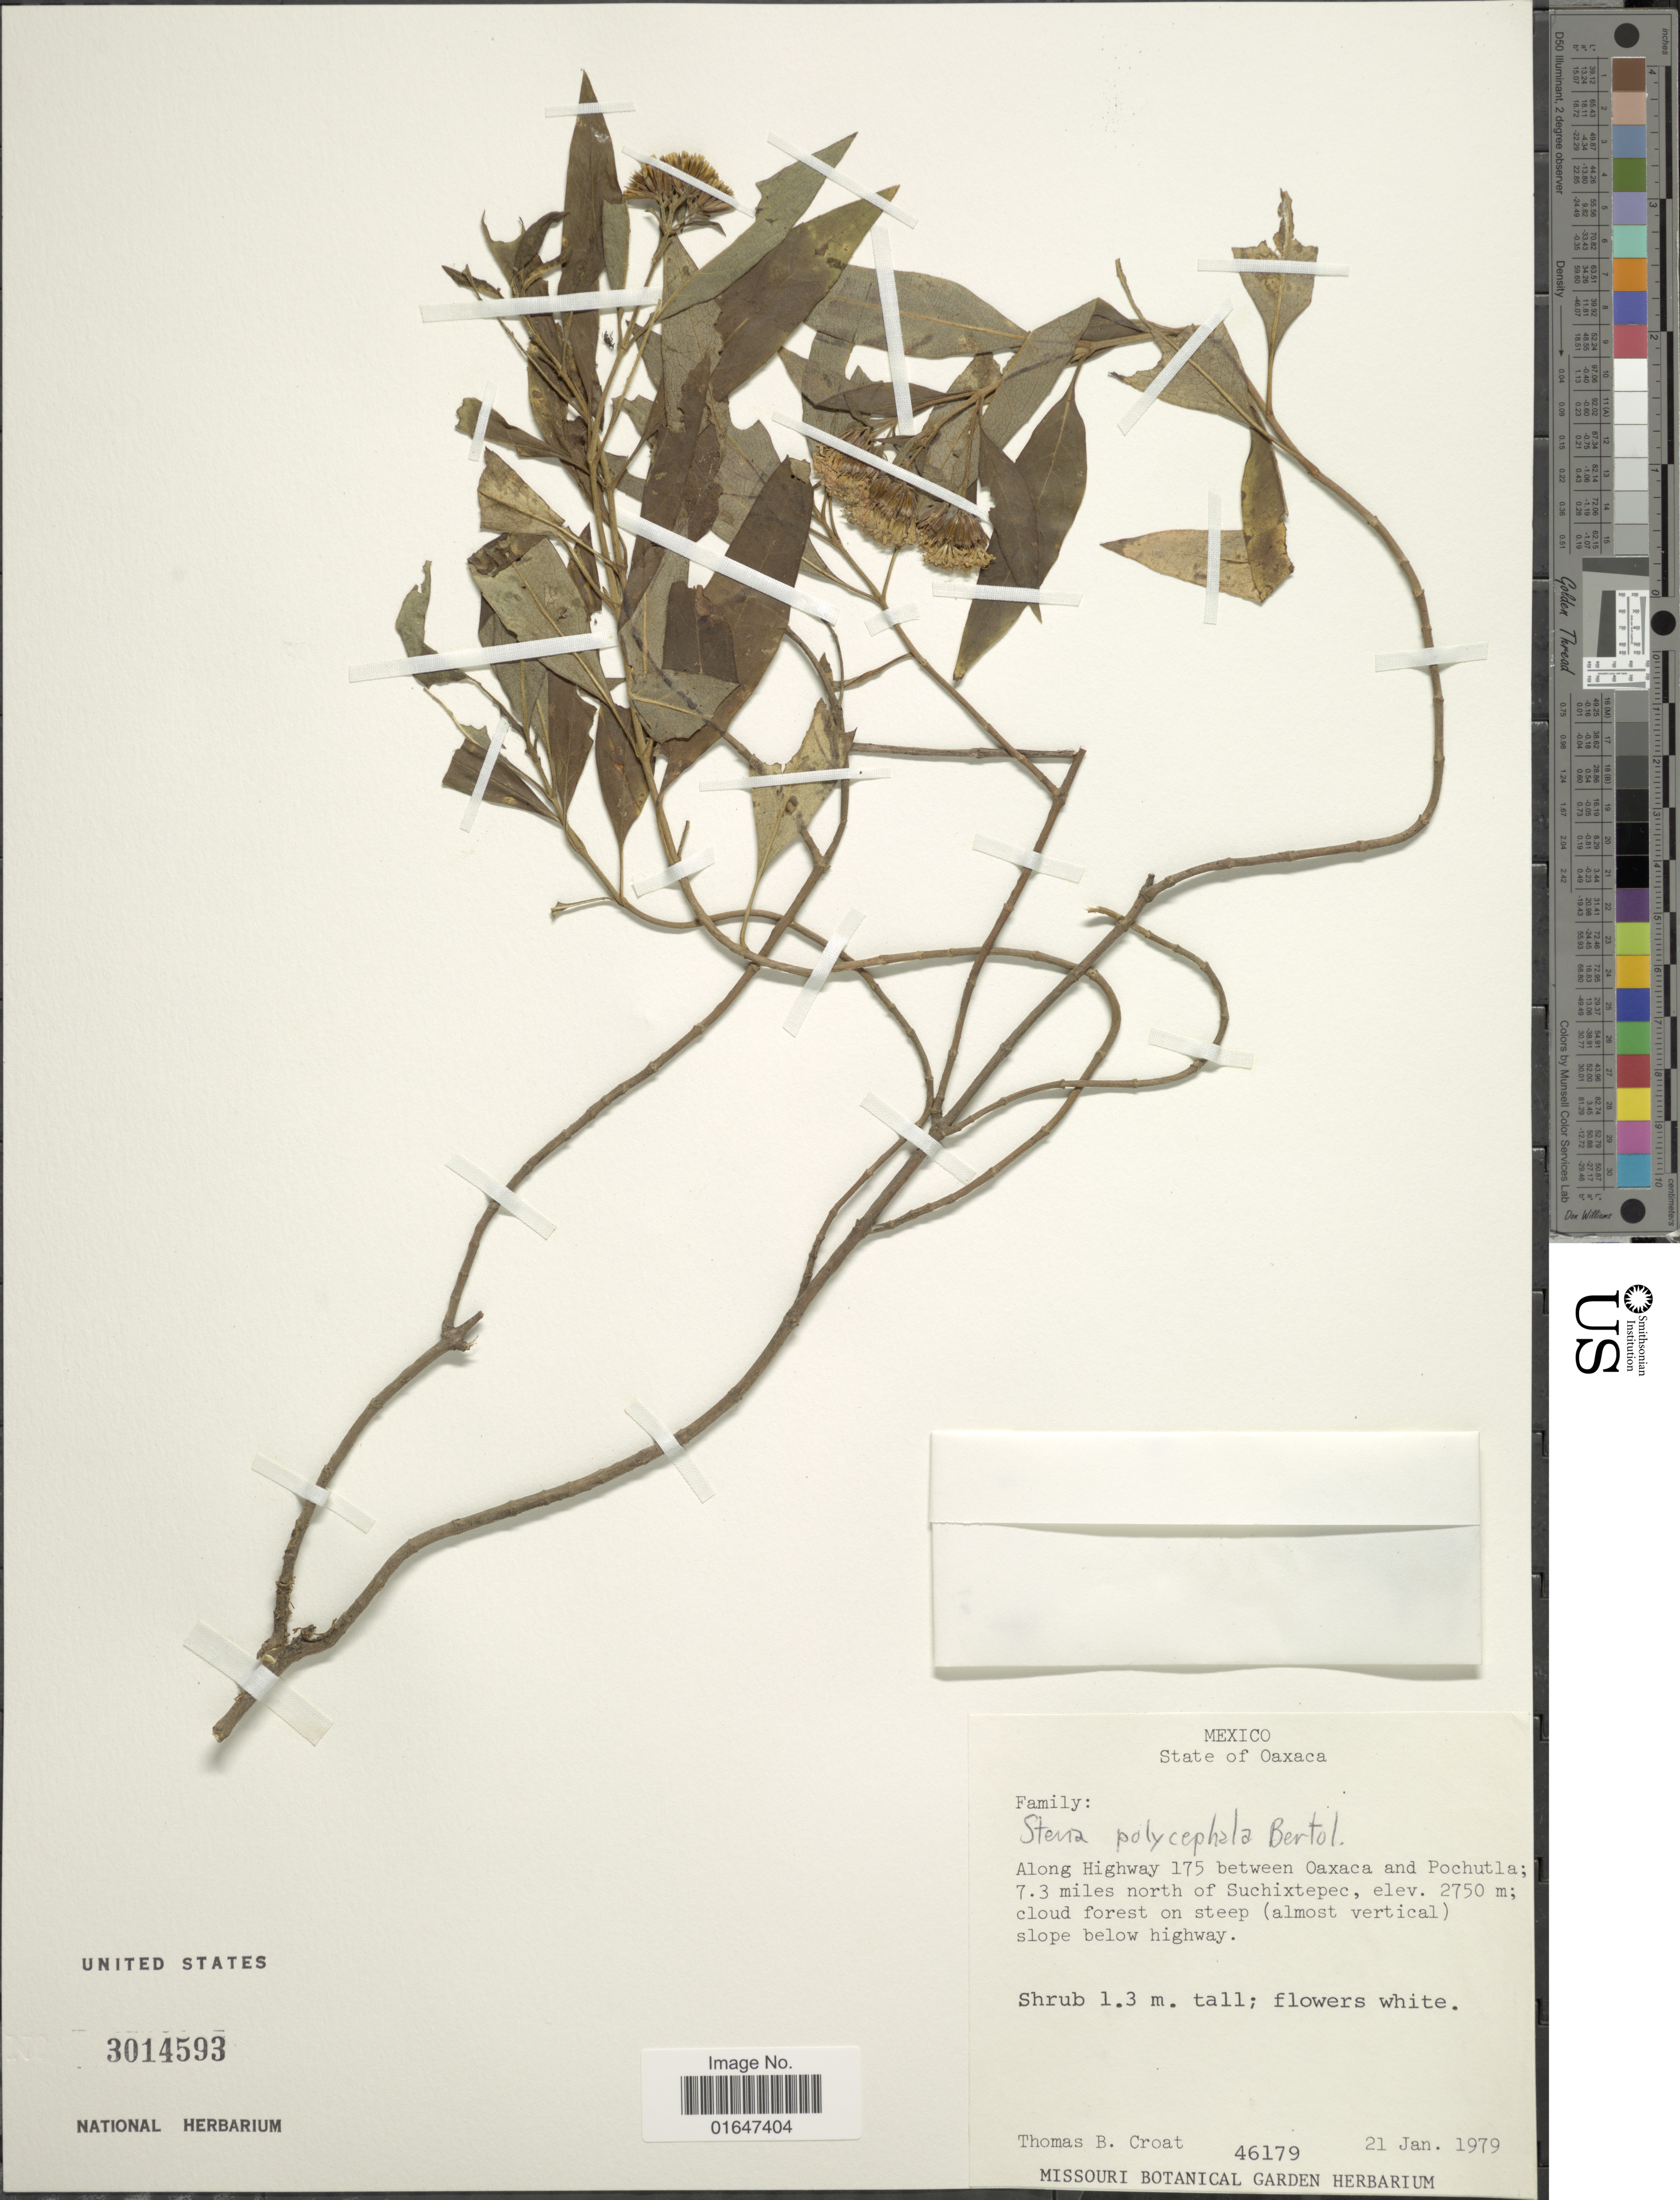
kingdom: Plantae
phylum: Tracheophyta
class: Magnoliopsida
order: Asterales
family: Asteraceae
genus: Stevia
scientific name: Stevia subpubescens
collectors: T. B. Croat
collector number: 46179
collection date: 1979-01-21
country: Mexico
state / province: Oaxaca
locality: Along Highway 175 between Oaxaca and Pochutla, 7.3 miles north of Suchixtepec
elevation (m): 2750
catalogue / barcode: US 3014593